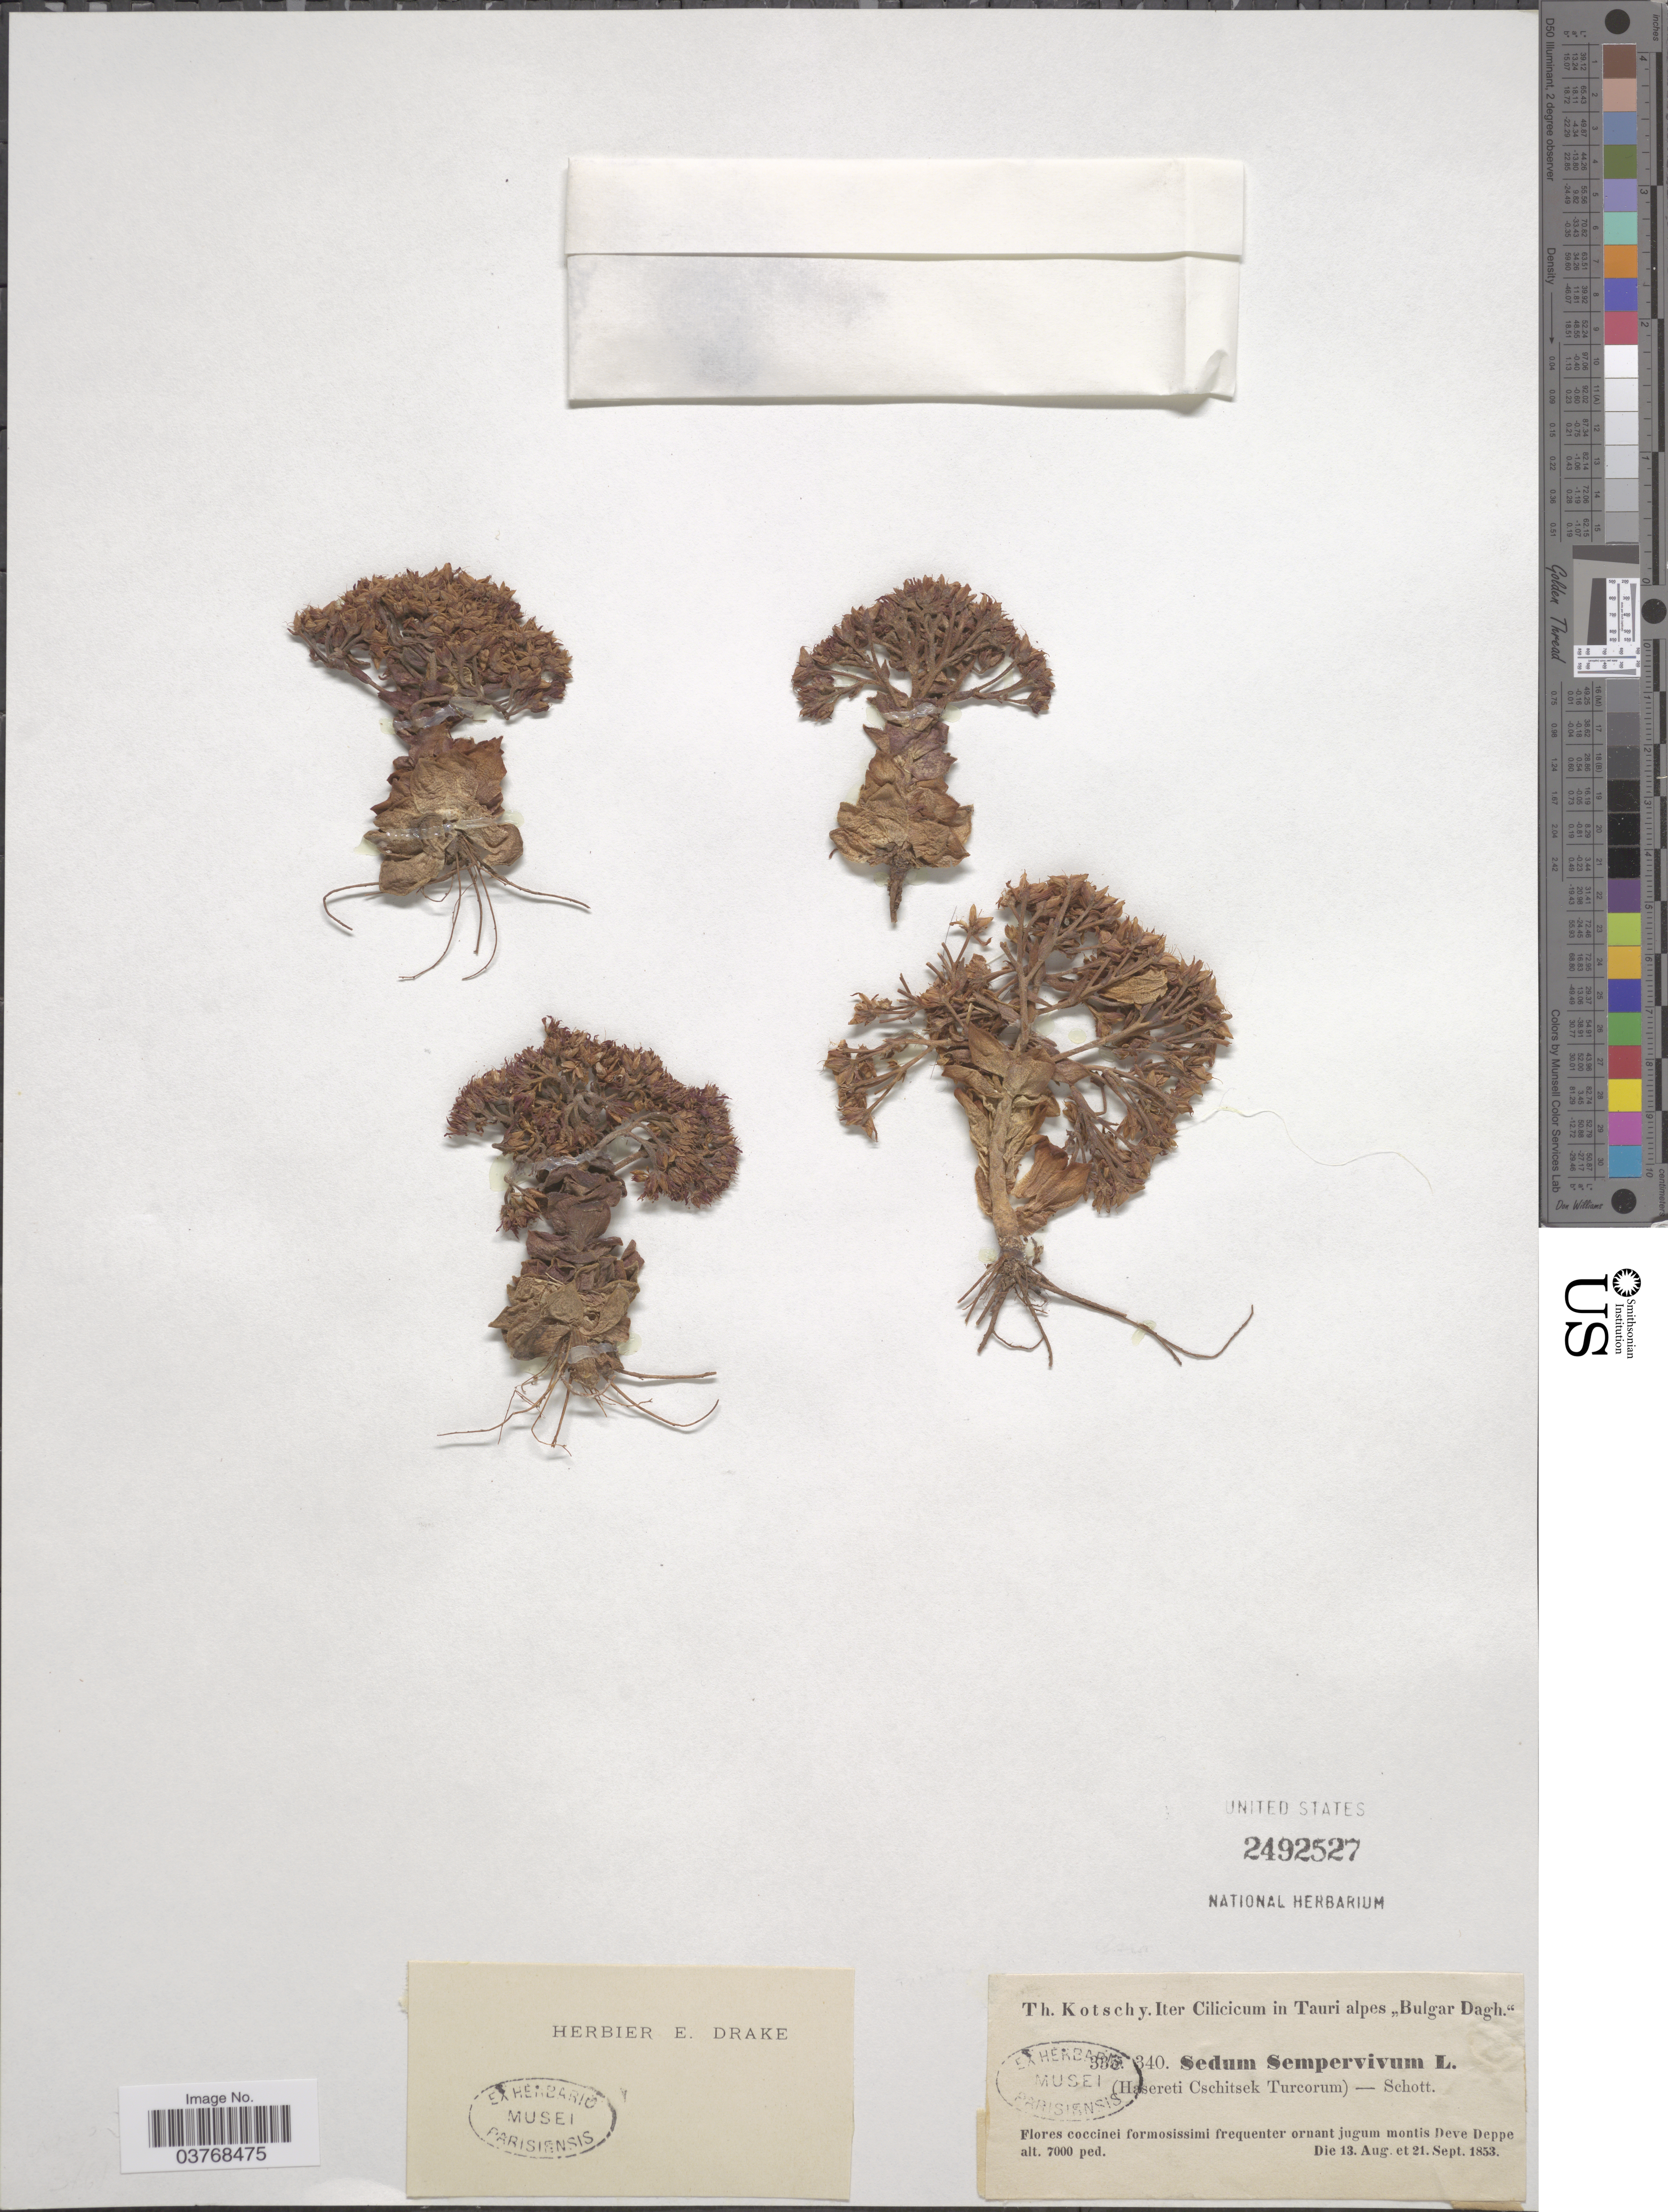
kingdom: Plantae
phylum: Tracheophyta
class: Magnoliopsida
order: Saxifragales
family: Crassulaceae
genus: Prometheum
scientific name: Prometheum sempervivoides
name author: (Fisch. ex M. Bieb.) H. Ohba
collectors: K. G. Kotschy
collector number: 335/340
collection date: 1853-08-13/1853-09-21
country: Turkey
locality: Iter Cilicicum in Tauri alpes „Bulgar Dagh“. Montis Deve Deppe.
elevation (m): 2134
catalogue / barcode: US 2492527